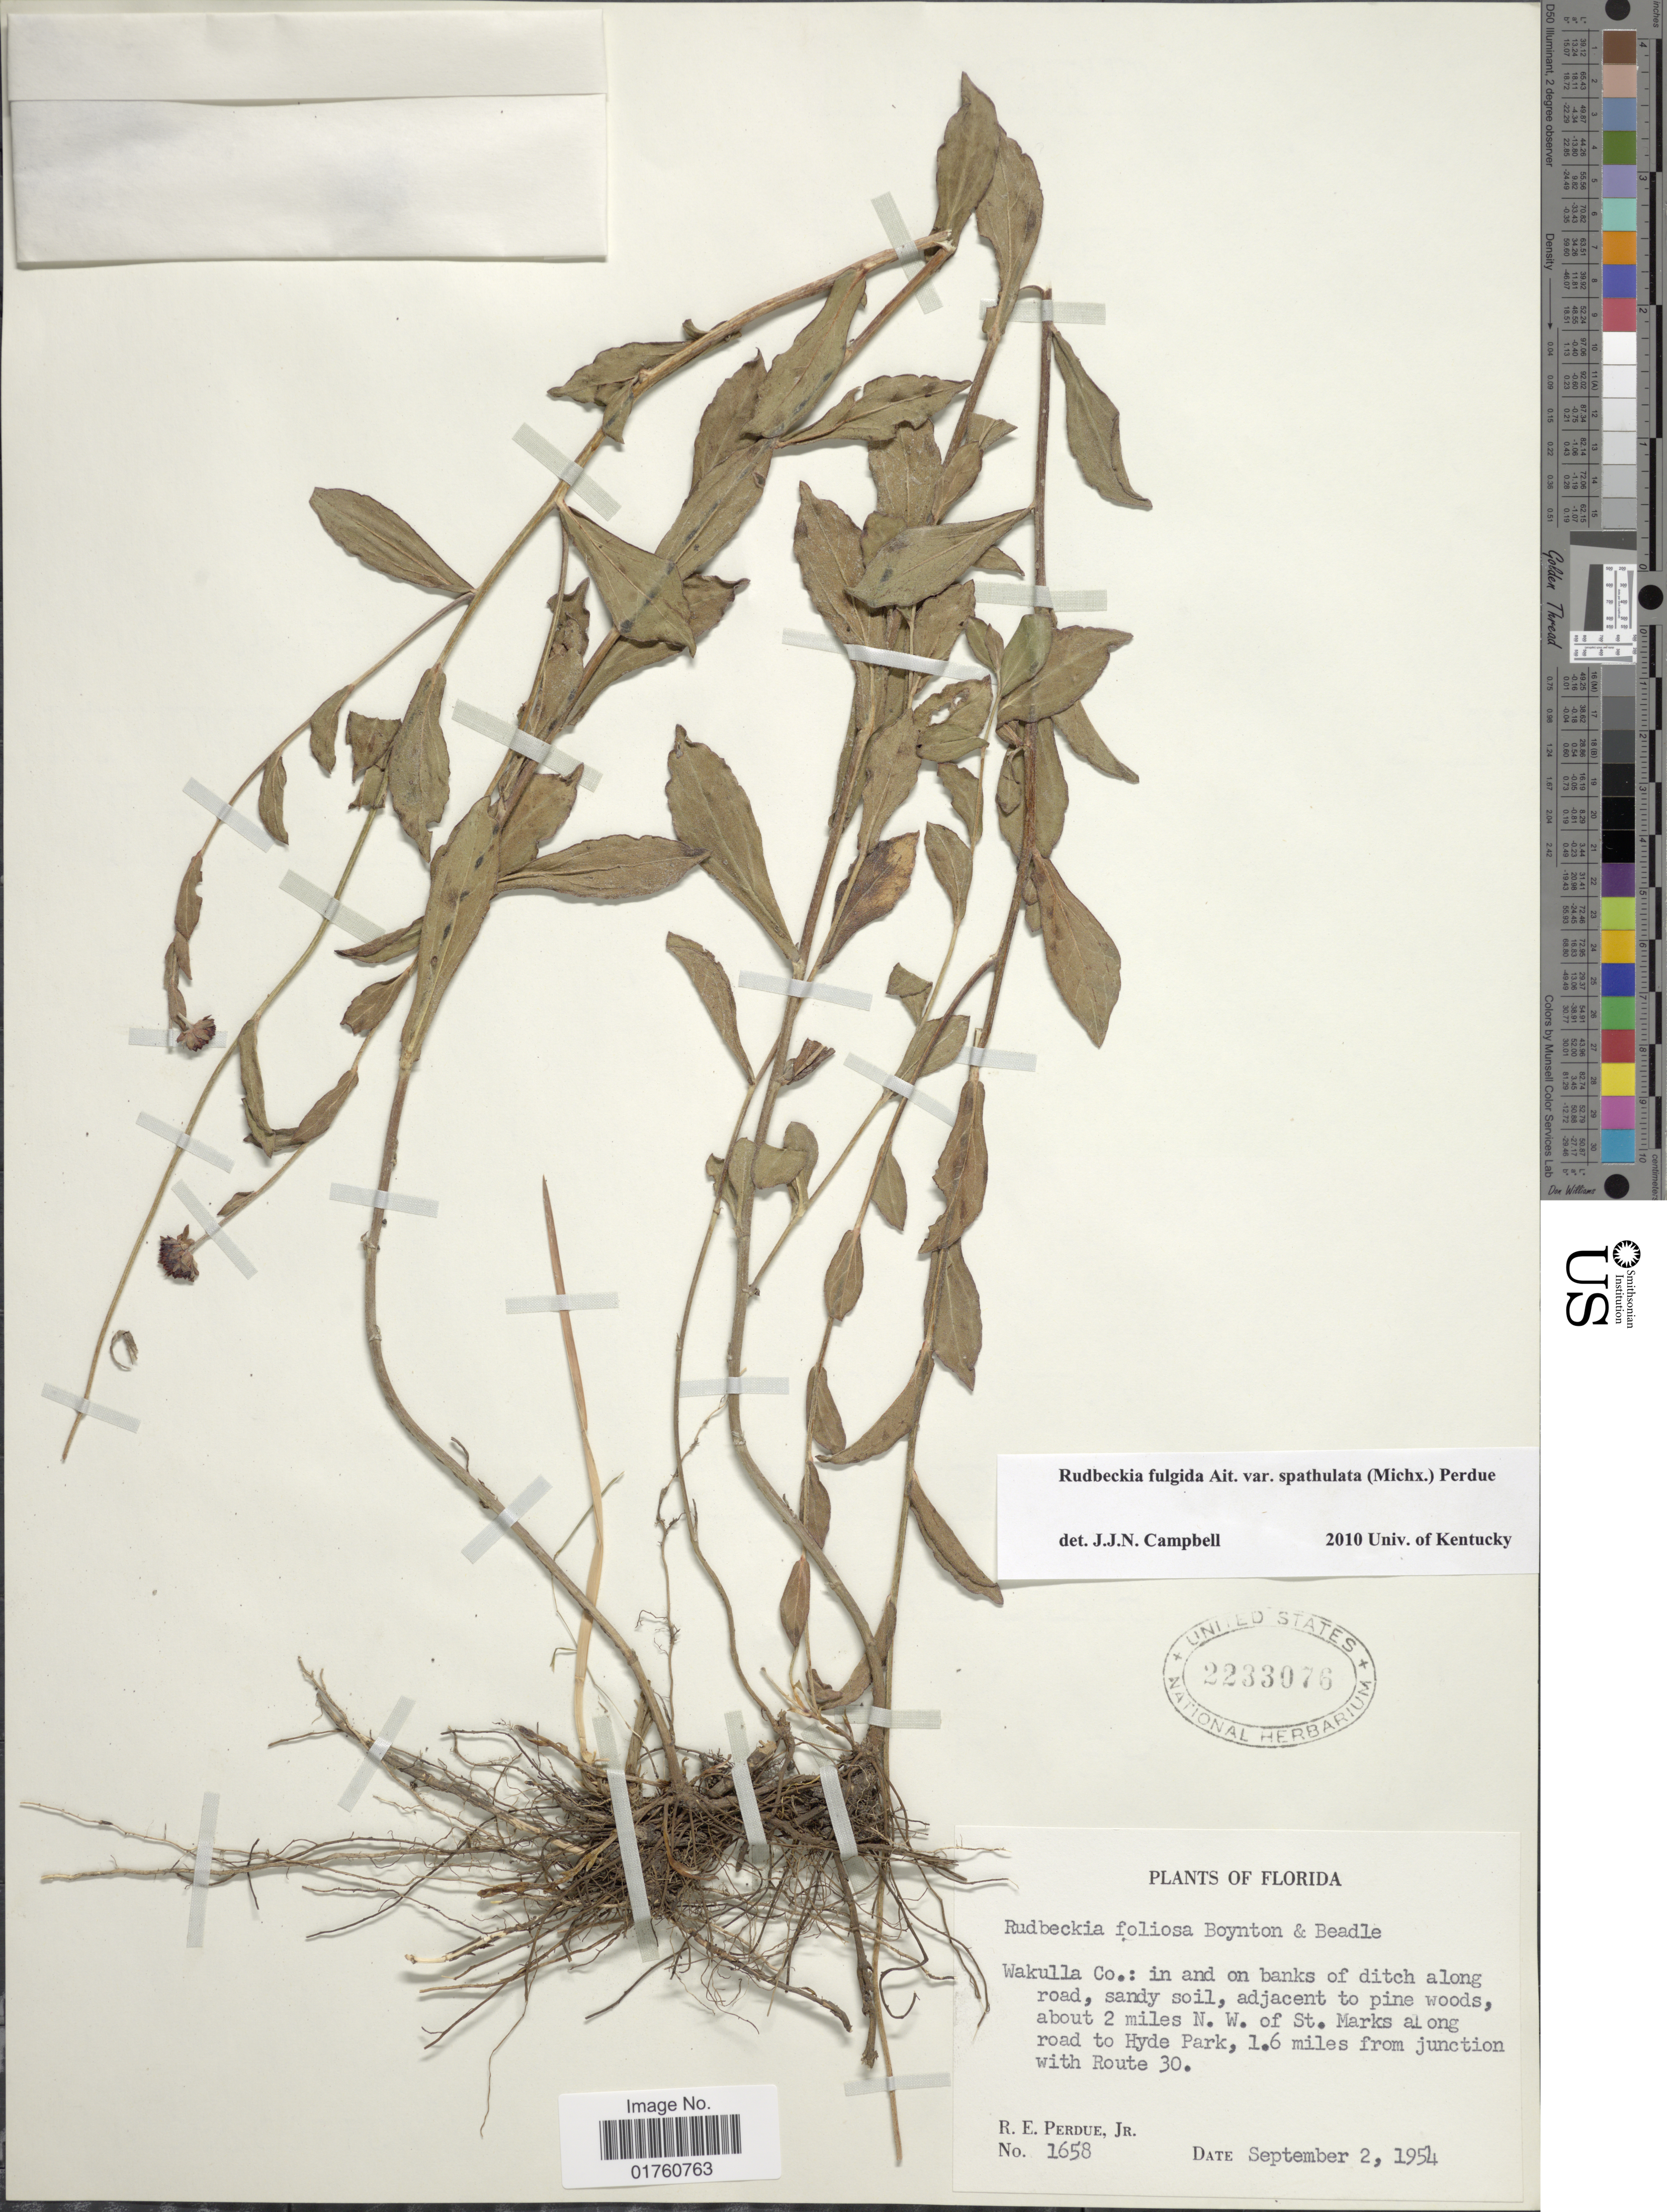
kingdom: Plantae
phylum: Tracheophyta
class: Magnoliopsida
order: Asterales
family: Asteraceae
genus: Rudbeckia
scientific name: Rudbeckia fulgida var. fulgida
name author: Aiton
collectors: R. E. Perdue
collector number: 1658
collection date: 1954-09-02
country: United States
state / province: Florida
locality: Wakulla Co.: in and on banks of ditch along road, sandy soil, adjacent to pine woods, about 2 miles N.W. of St Marks along road to Hyde Park, 1.6 miles from junction with Route 30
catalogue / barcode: US 2233076